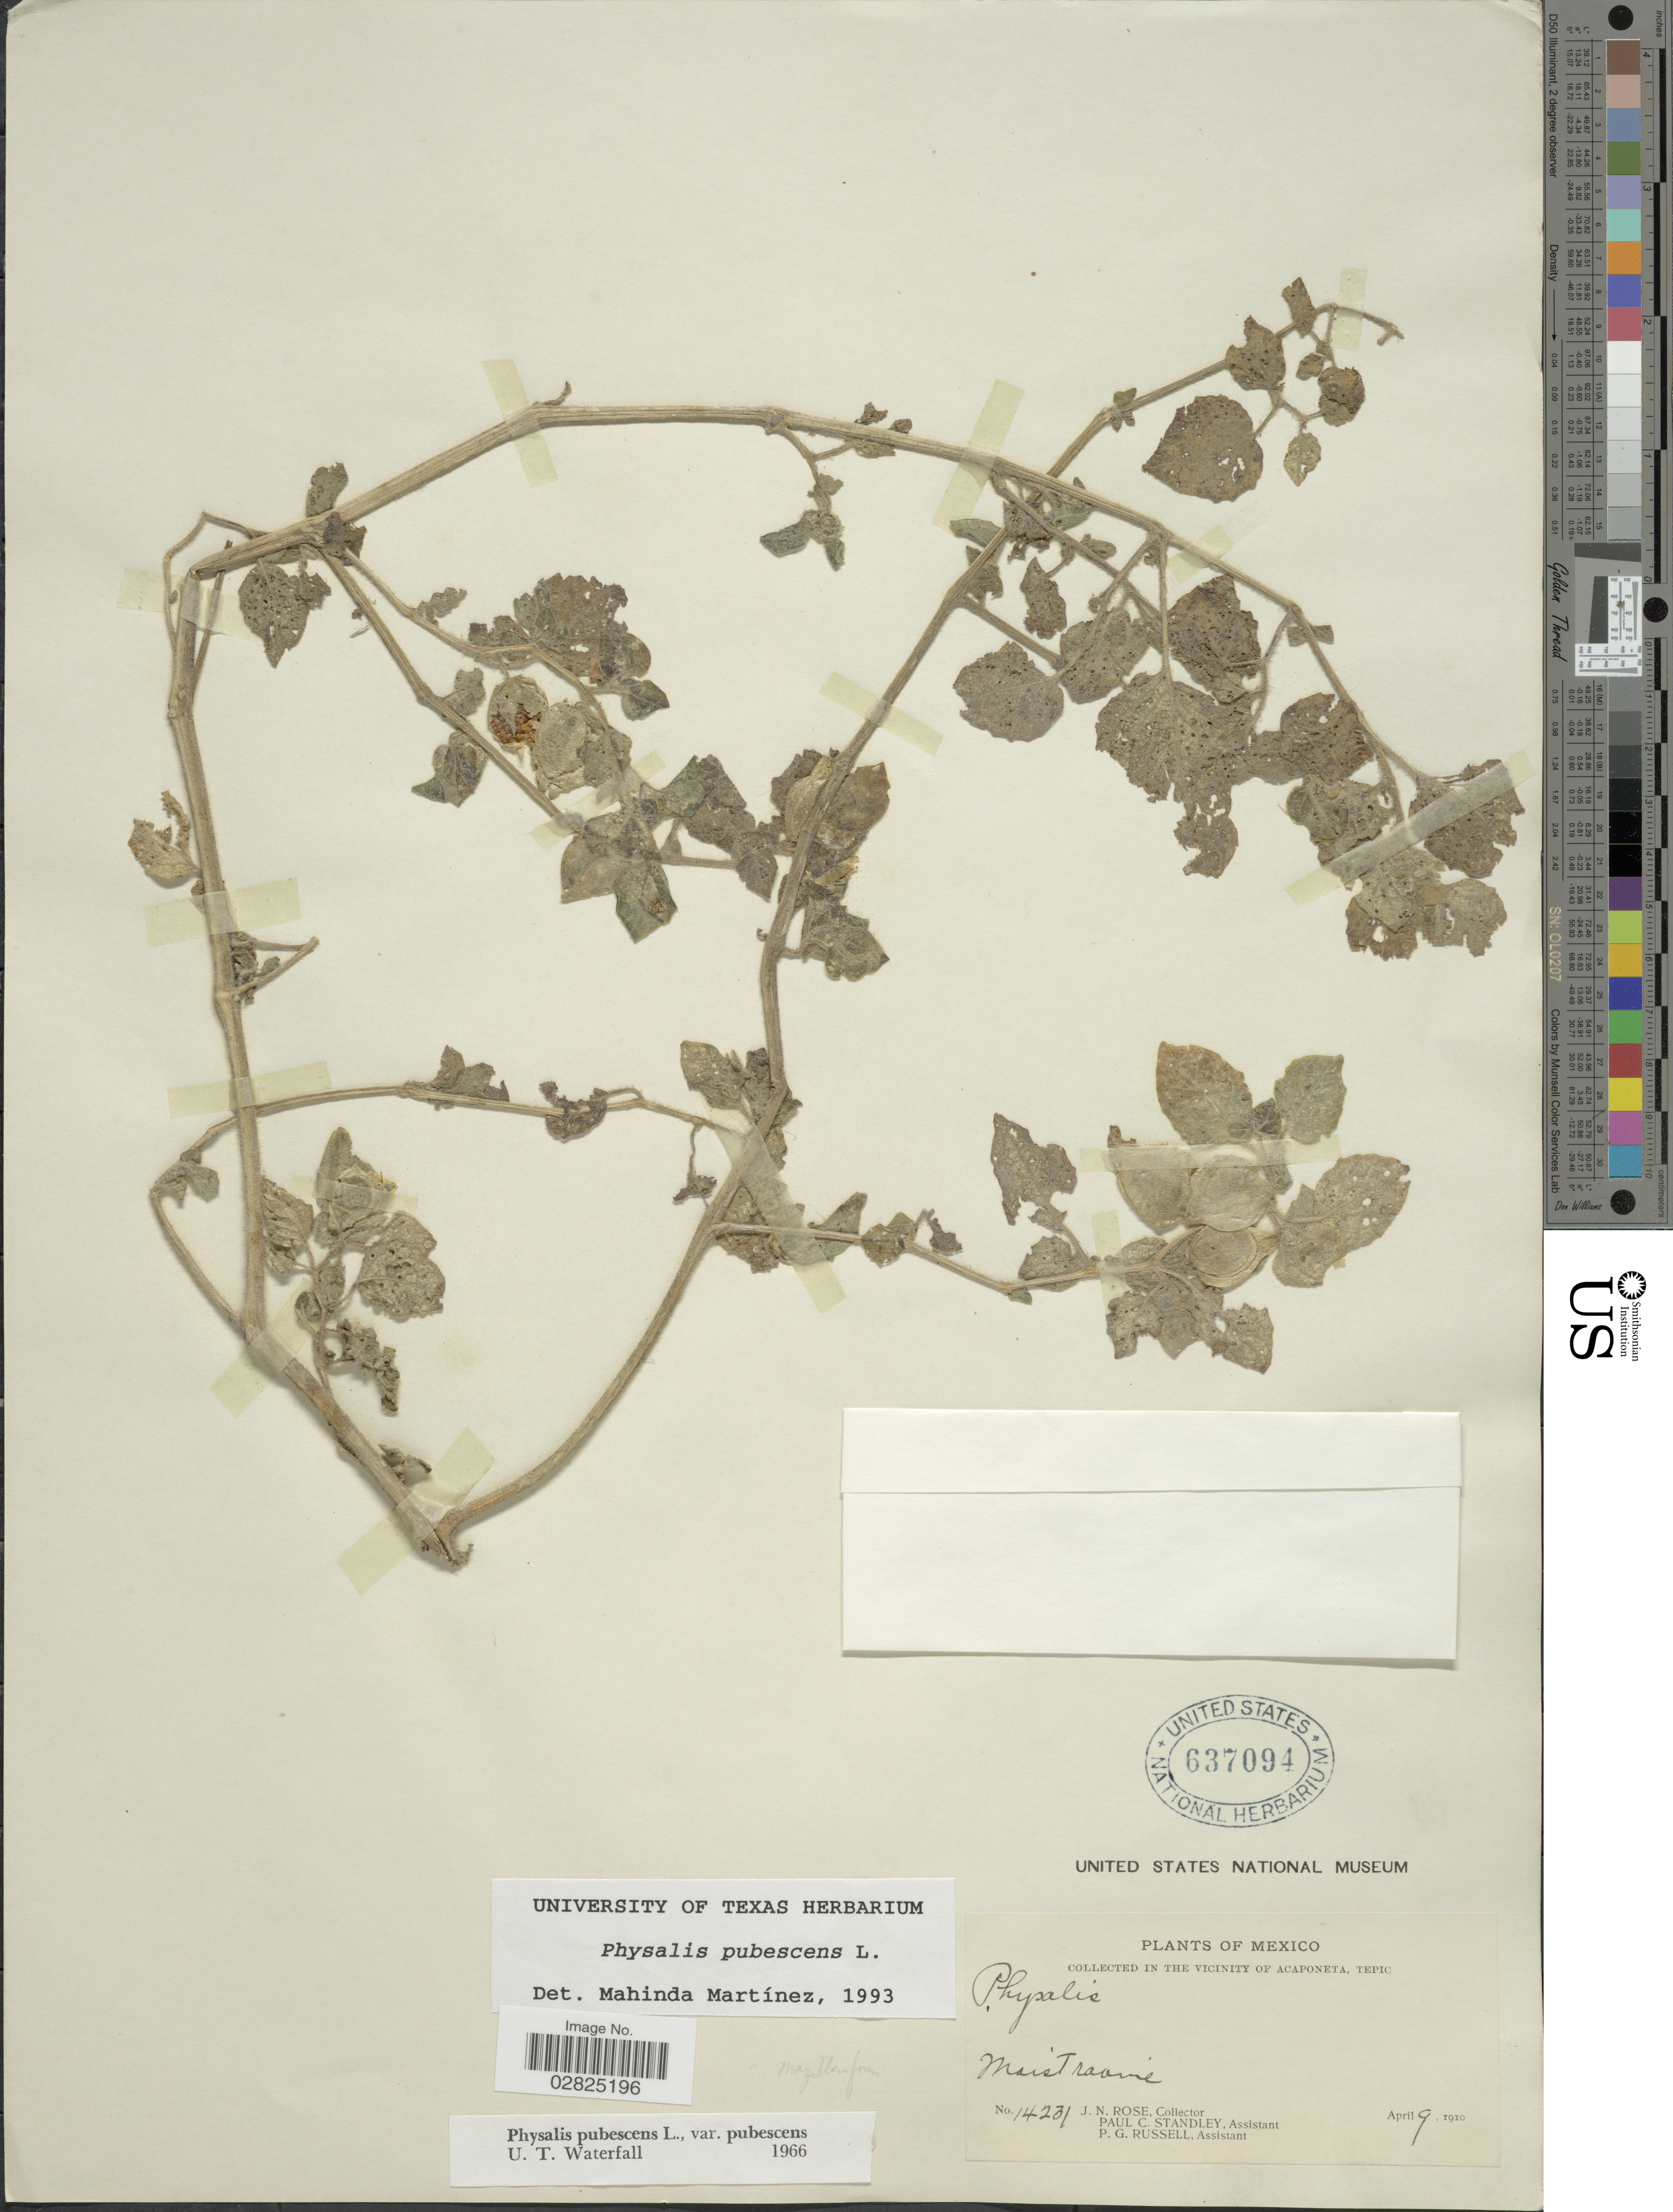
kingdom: Plantae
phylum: Tracheophyta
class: Magnoliopsida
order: Solanales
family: Solanaceae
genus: Physalis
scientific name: Physalis pubescens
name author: L.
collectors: J. N. Rose, P. C. Standley & P. G. Russell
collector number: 14231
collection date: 1910-04-09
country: Mexico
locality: In the vicinity of Acaponeta, Tepic.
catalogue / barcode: US 637094